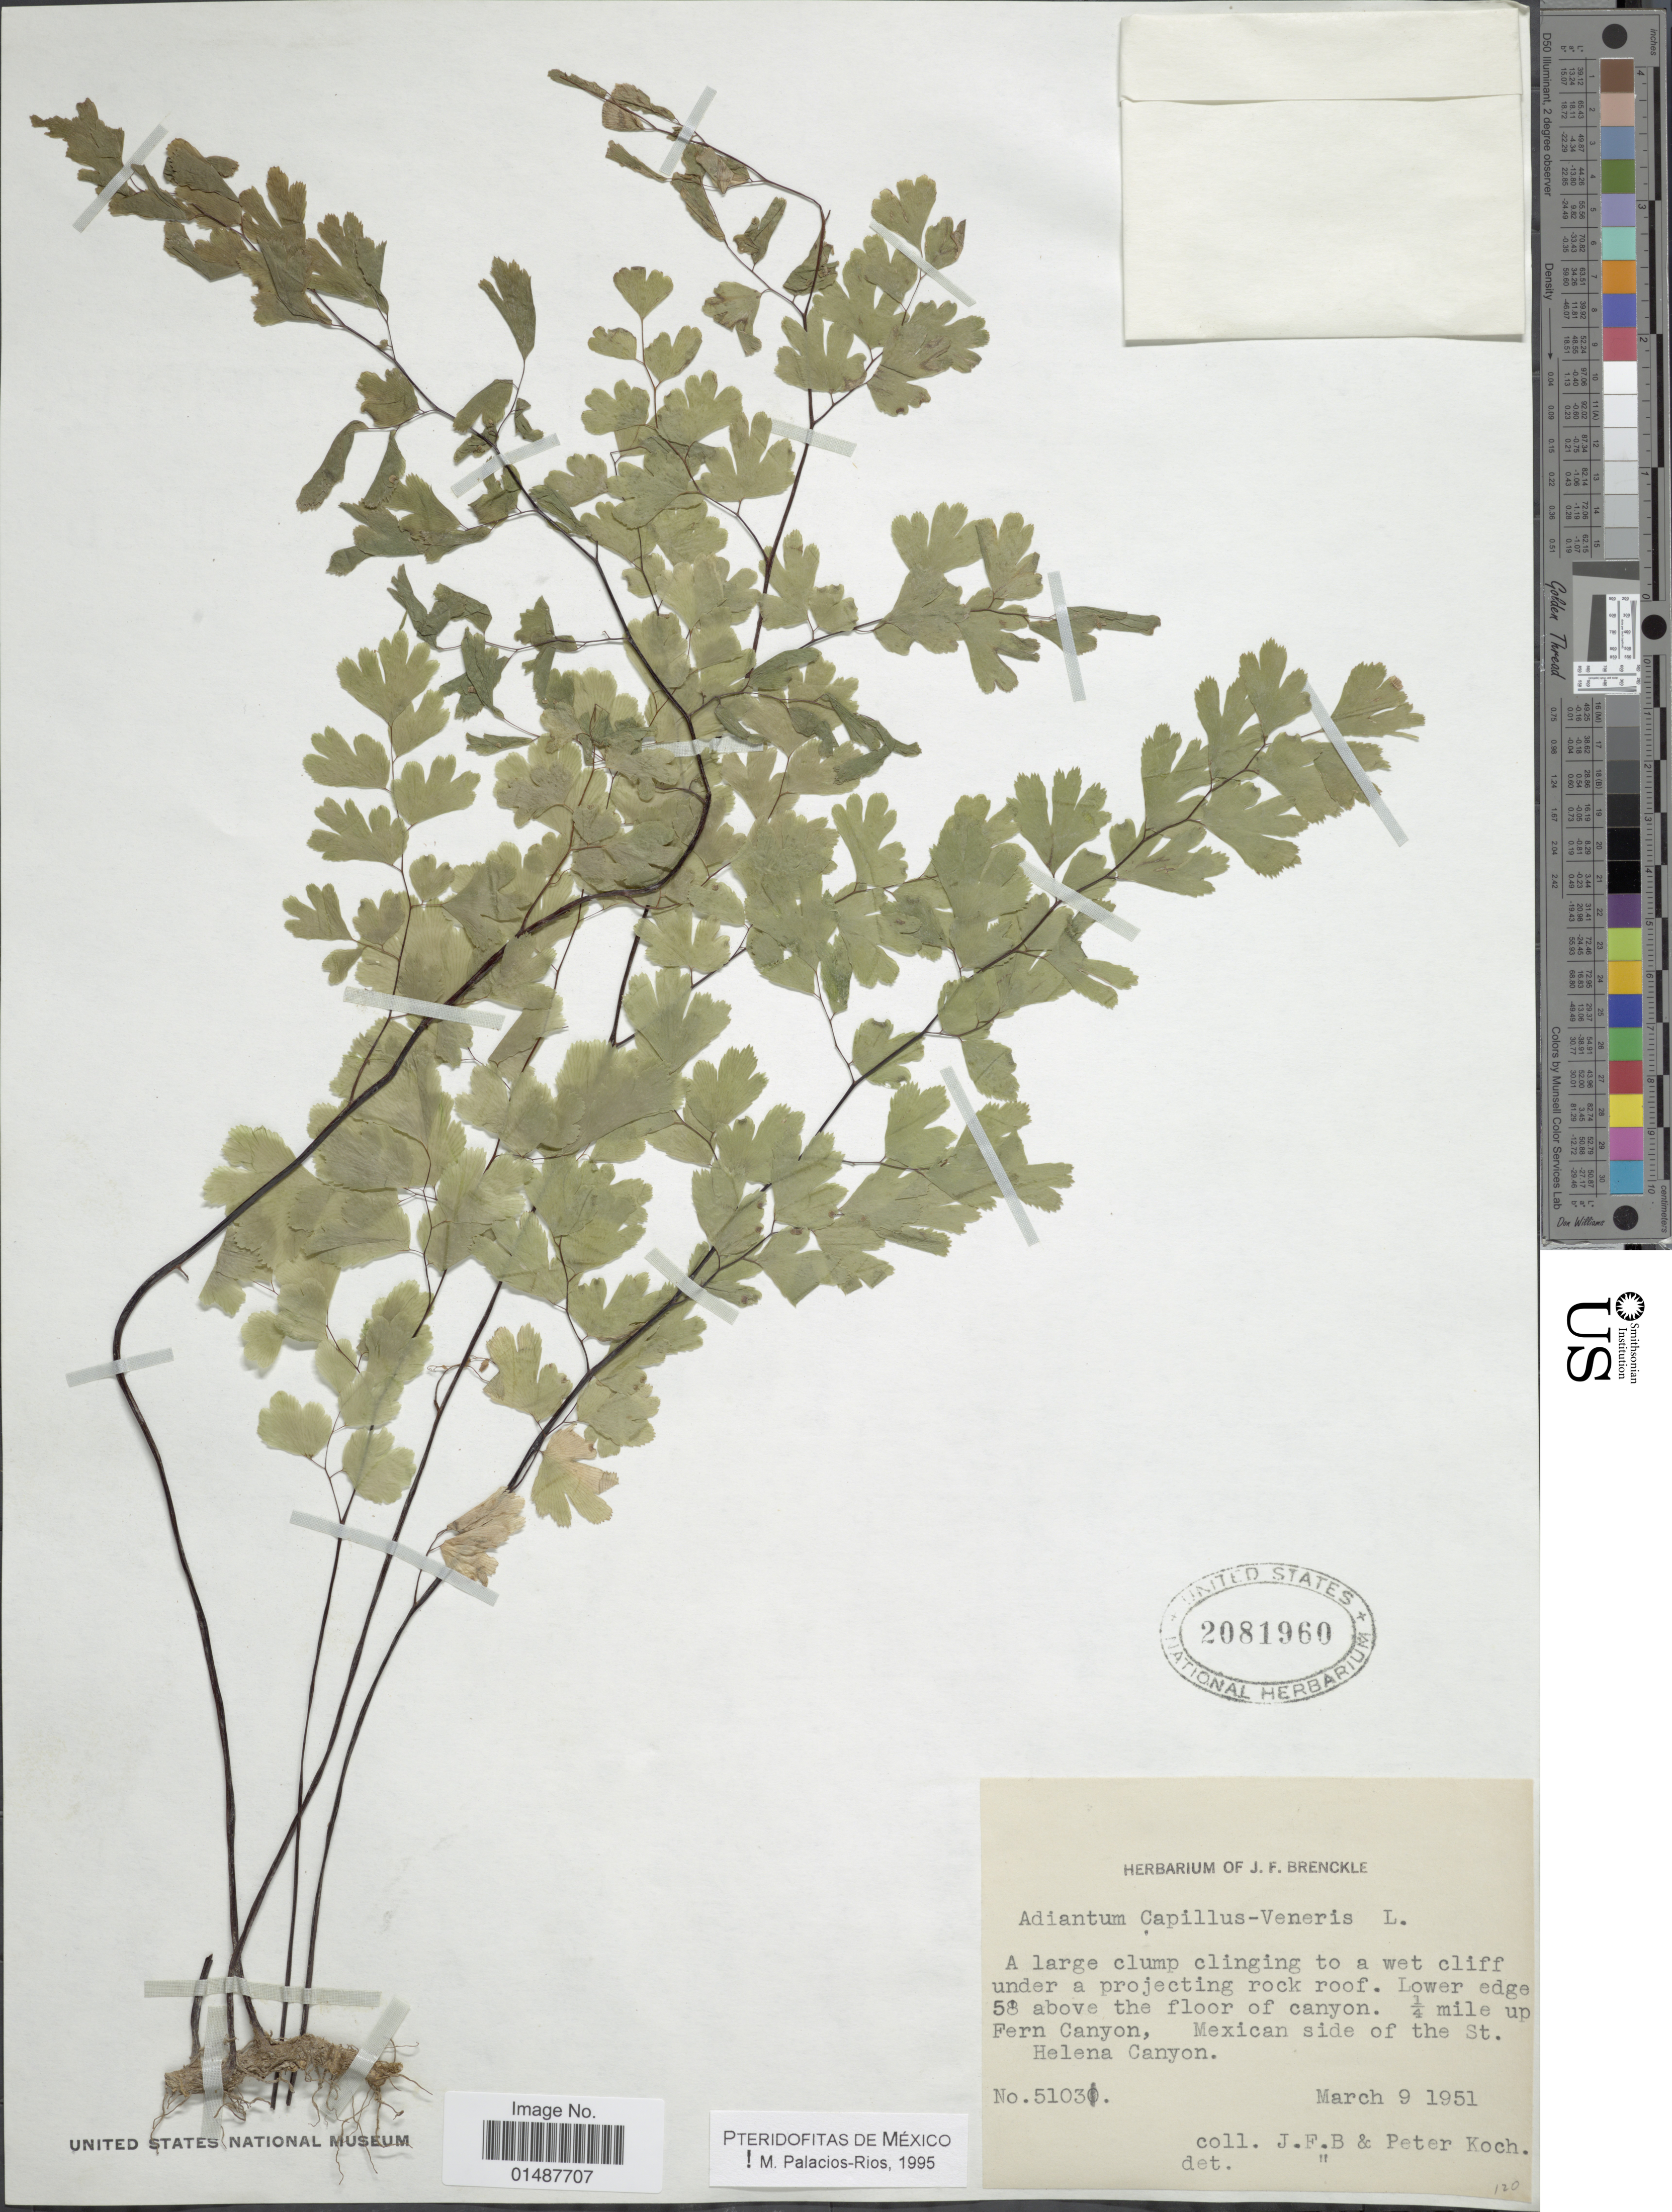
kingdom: Plantae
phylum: Tracheophyta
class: Polypodiopsida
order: Polypodiales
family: Pteridaceae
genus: Adiantum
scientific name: Adiantum capillus-veneris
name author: L.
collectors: J. Brenckle & -- Koch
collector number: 5103*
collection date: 1951-03-09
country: Mexico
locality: Lower edge 58 above the floor of canyon, 1/4 mile up Fern Canyon, Mexican side of the st. Helena Canyon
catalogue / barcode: US 2081960